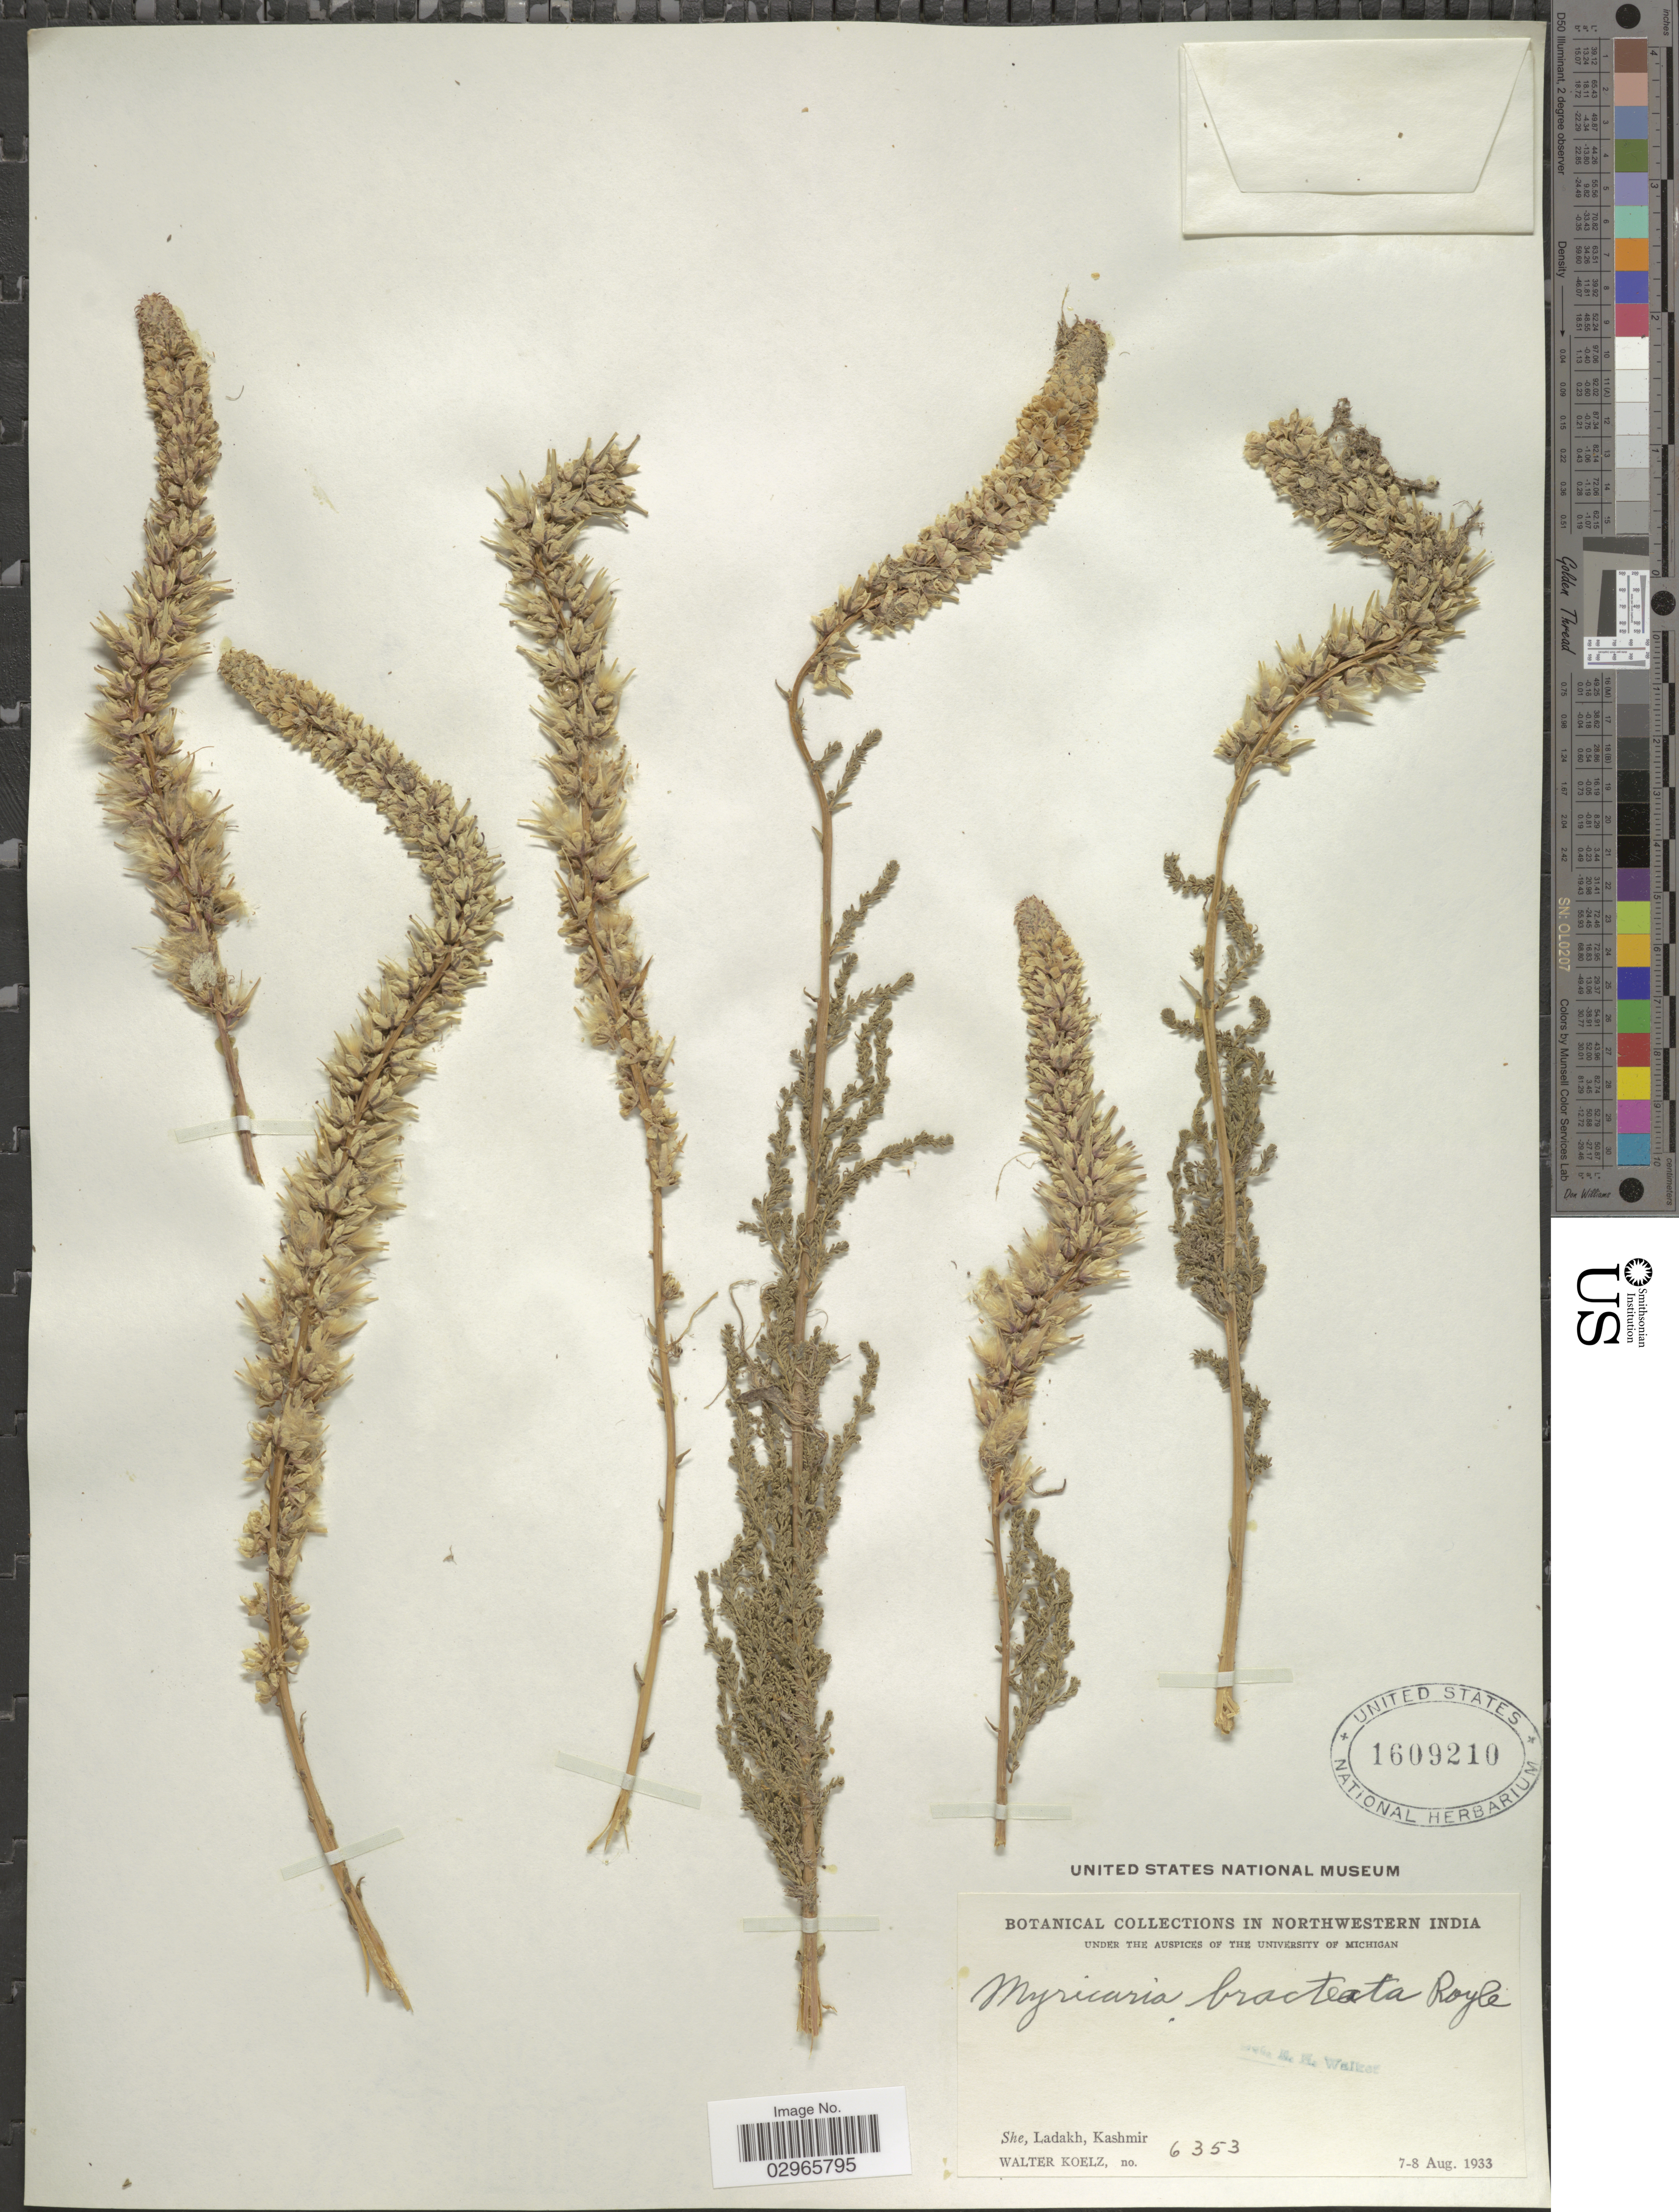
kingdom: Plantae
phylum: Tracheophyta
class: Magnoliopsida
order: Caryophyllales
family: Tamaricaceae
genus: Myricaria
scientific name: Myricaria bracteata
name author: Royle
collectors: W. N. Koelz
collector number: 6353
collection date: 1933-08-07/1933-08-08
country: India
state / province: Jammu and Kashmir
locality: Northwestern India. She, Ladakh. Kashmir.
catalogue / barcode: US 1609210